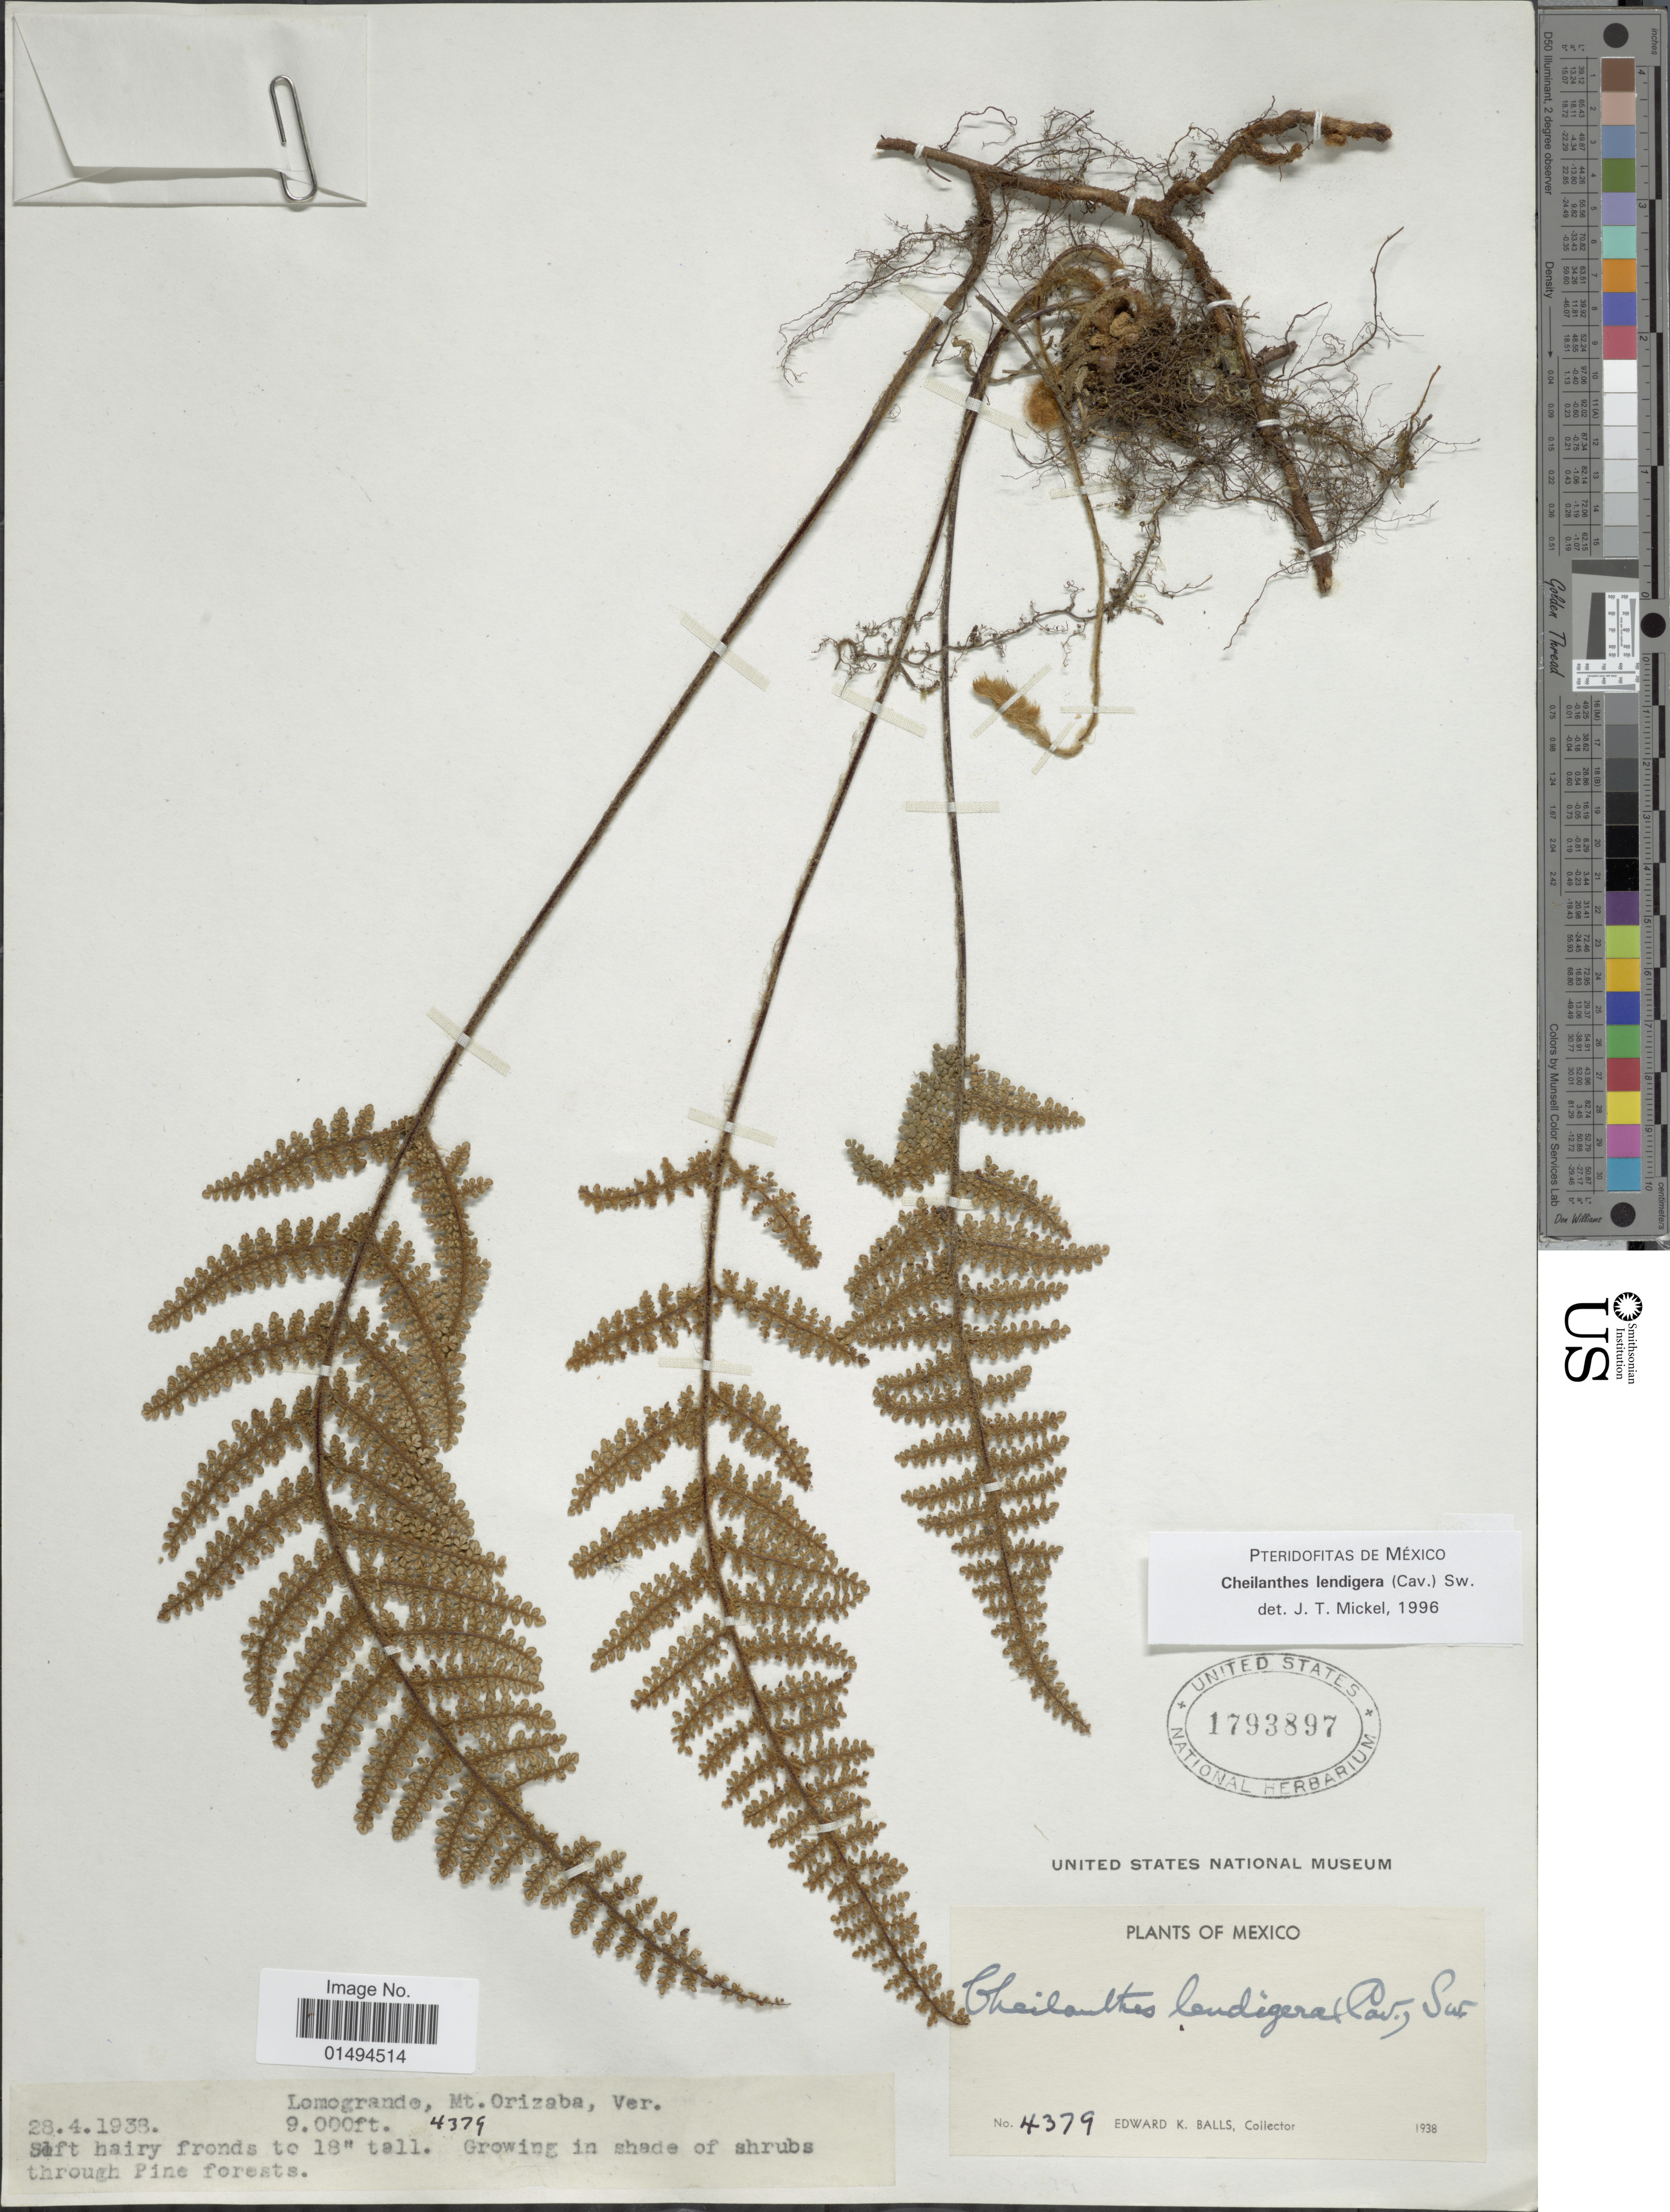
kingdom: Plantae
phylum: Tracheophyta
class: Polypodiopsida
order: Polypodiales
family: Pteridaceae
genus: Myriopteris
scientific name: Myriopteris lendigera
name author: (Cav.) J. Sm.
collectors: E. K. Balls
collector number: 4379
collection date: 1938-04-28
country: Mexico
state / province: Veracruz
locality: Lomogrande, Mt. Orizaba, Ver.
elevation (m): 2743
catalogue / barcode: US 1793897